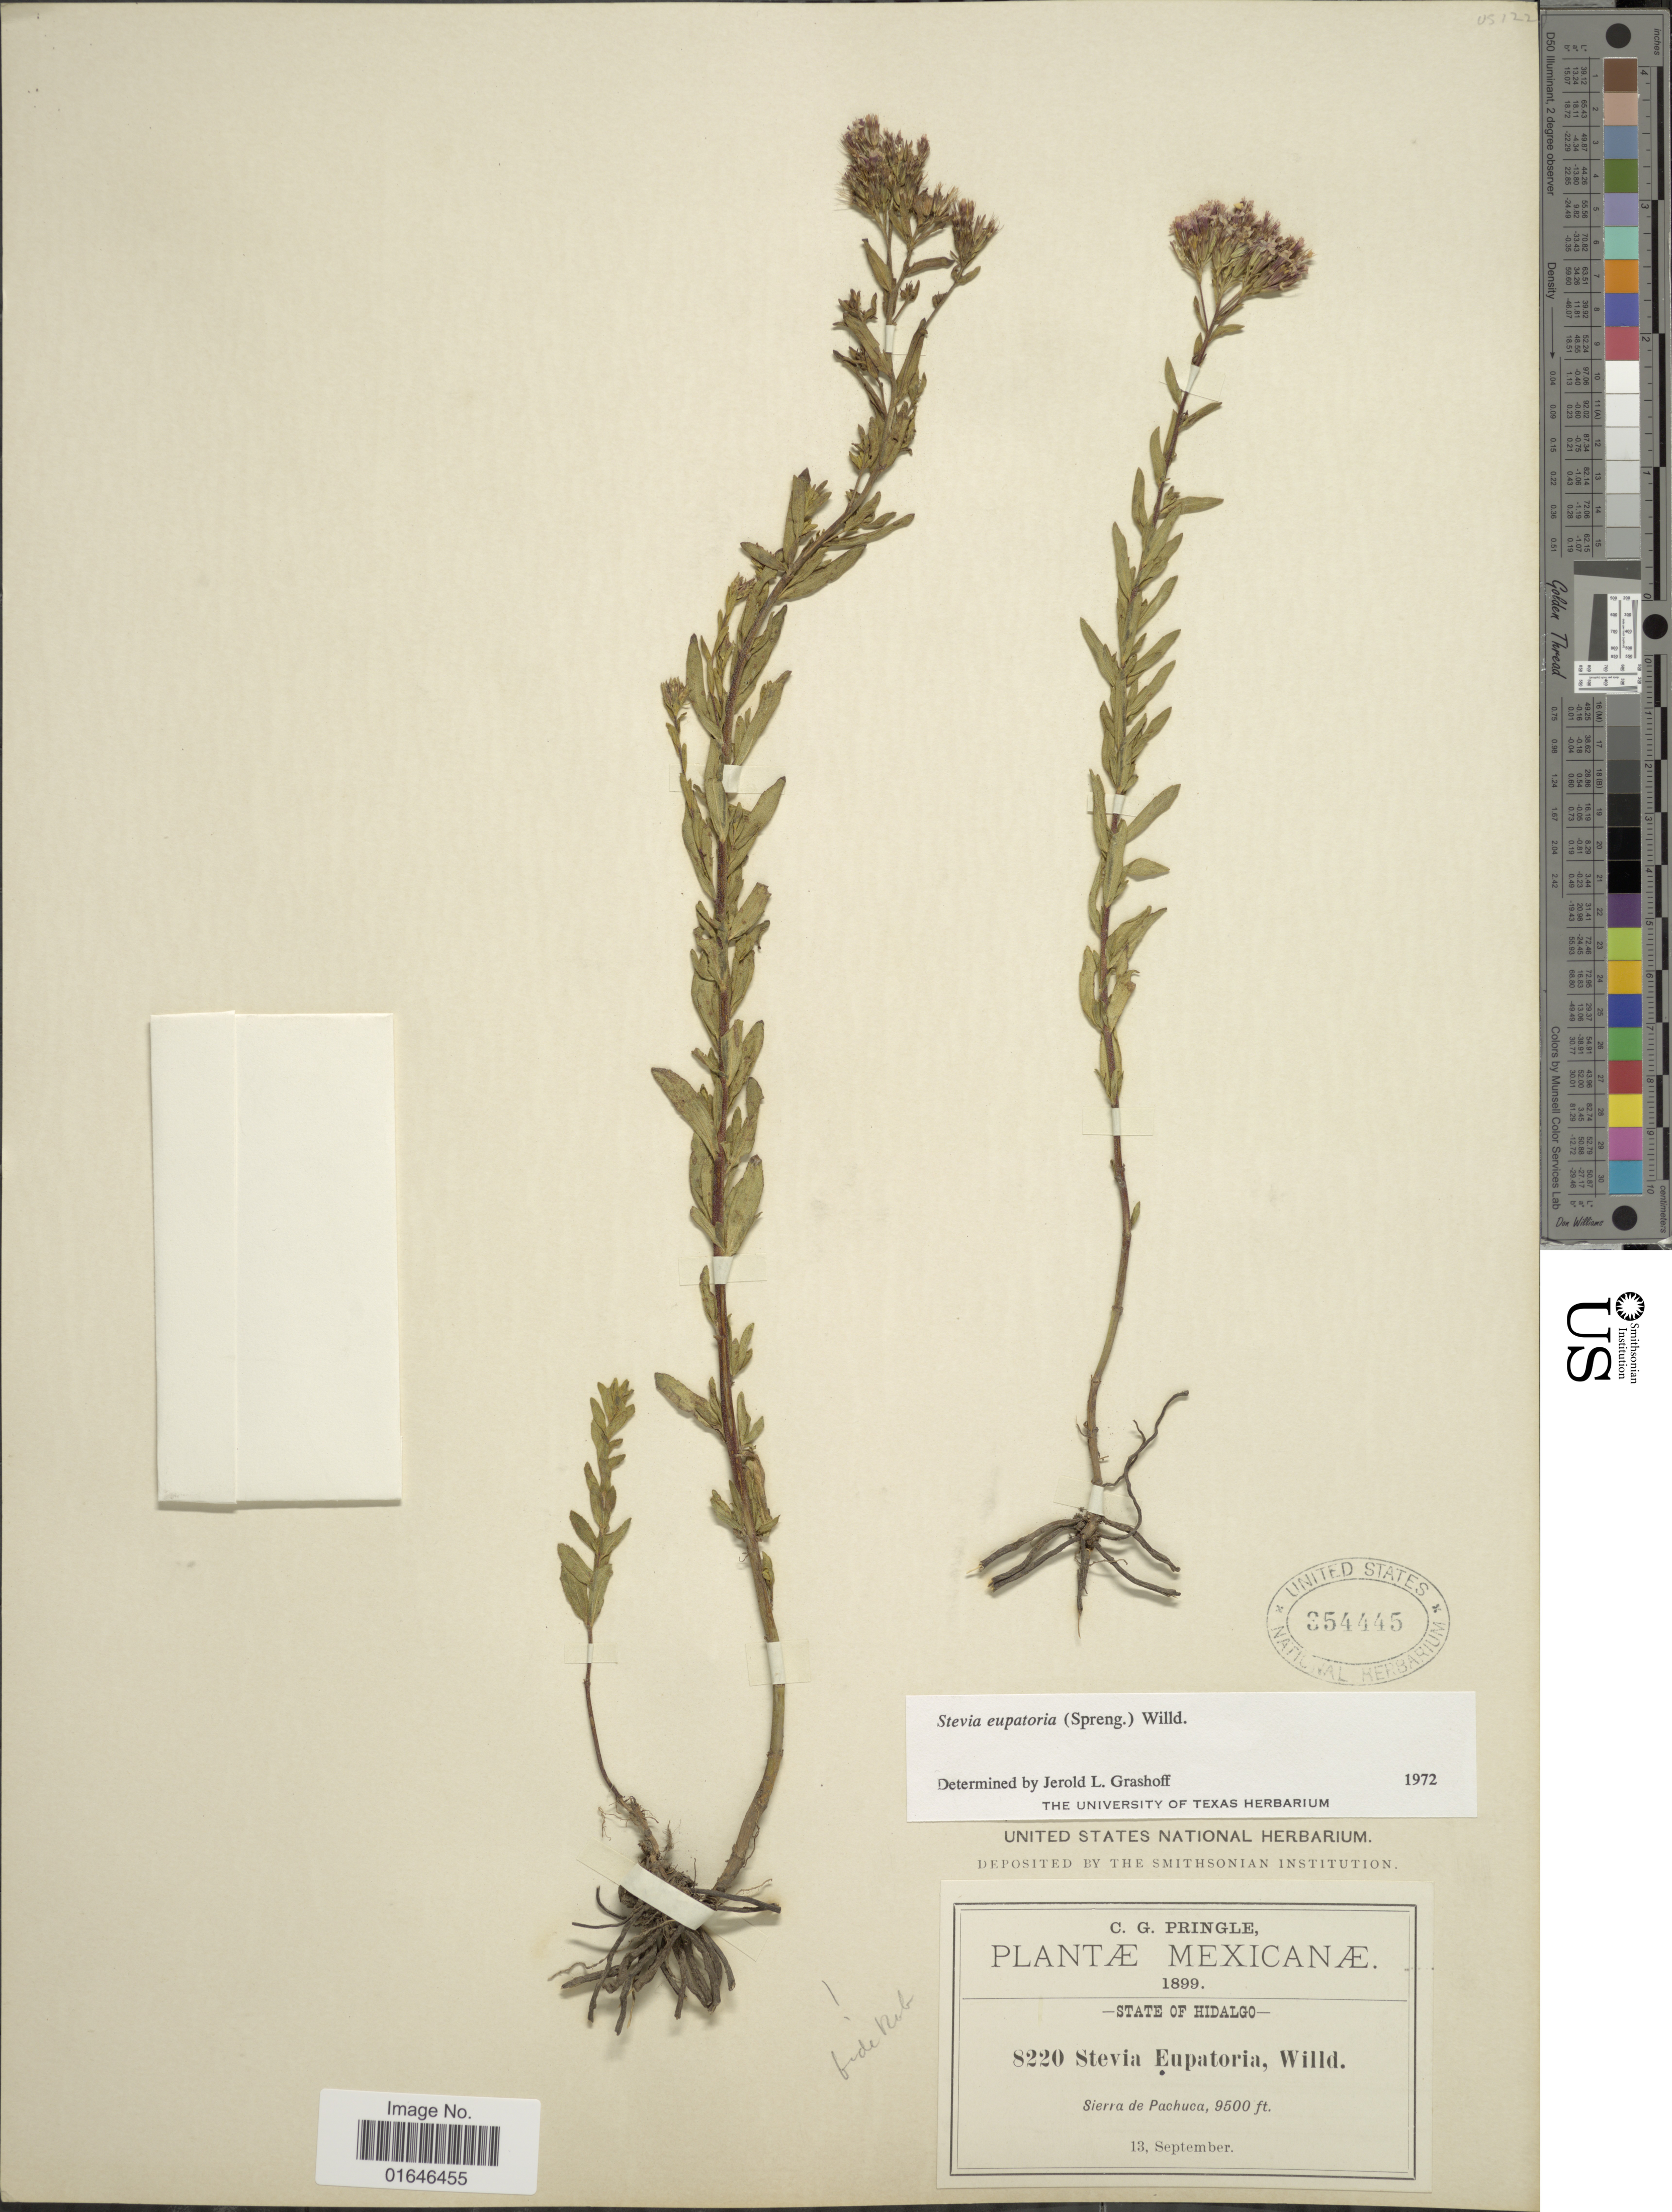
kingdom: Plantae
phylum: Tracheophyta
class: Magnoliopsida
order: Asterales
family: Asteraceae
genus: Stevia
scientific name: Stevia eupatoria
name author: (Spreng.) Willd.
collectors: C. G. Pringle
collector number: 8220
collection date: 1899-09-13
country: Mexico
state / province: Hidalgo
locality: Sierra de Pachuca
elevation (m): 2896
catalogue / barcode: US 354445